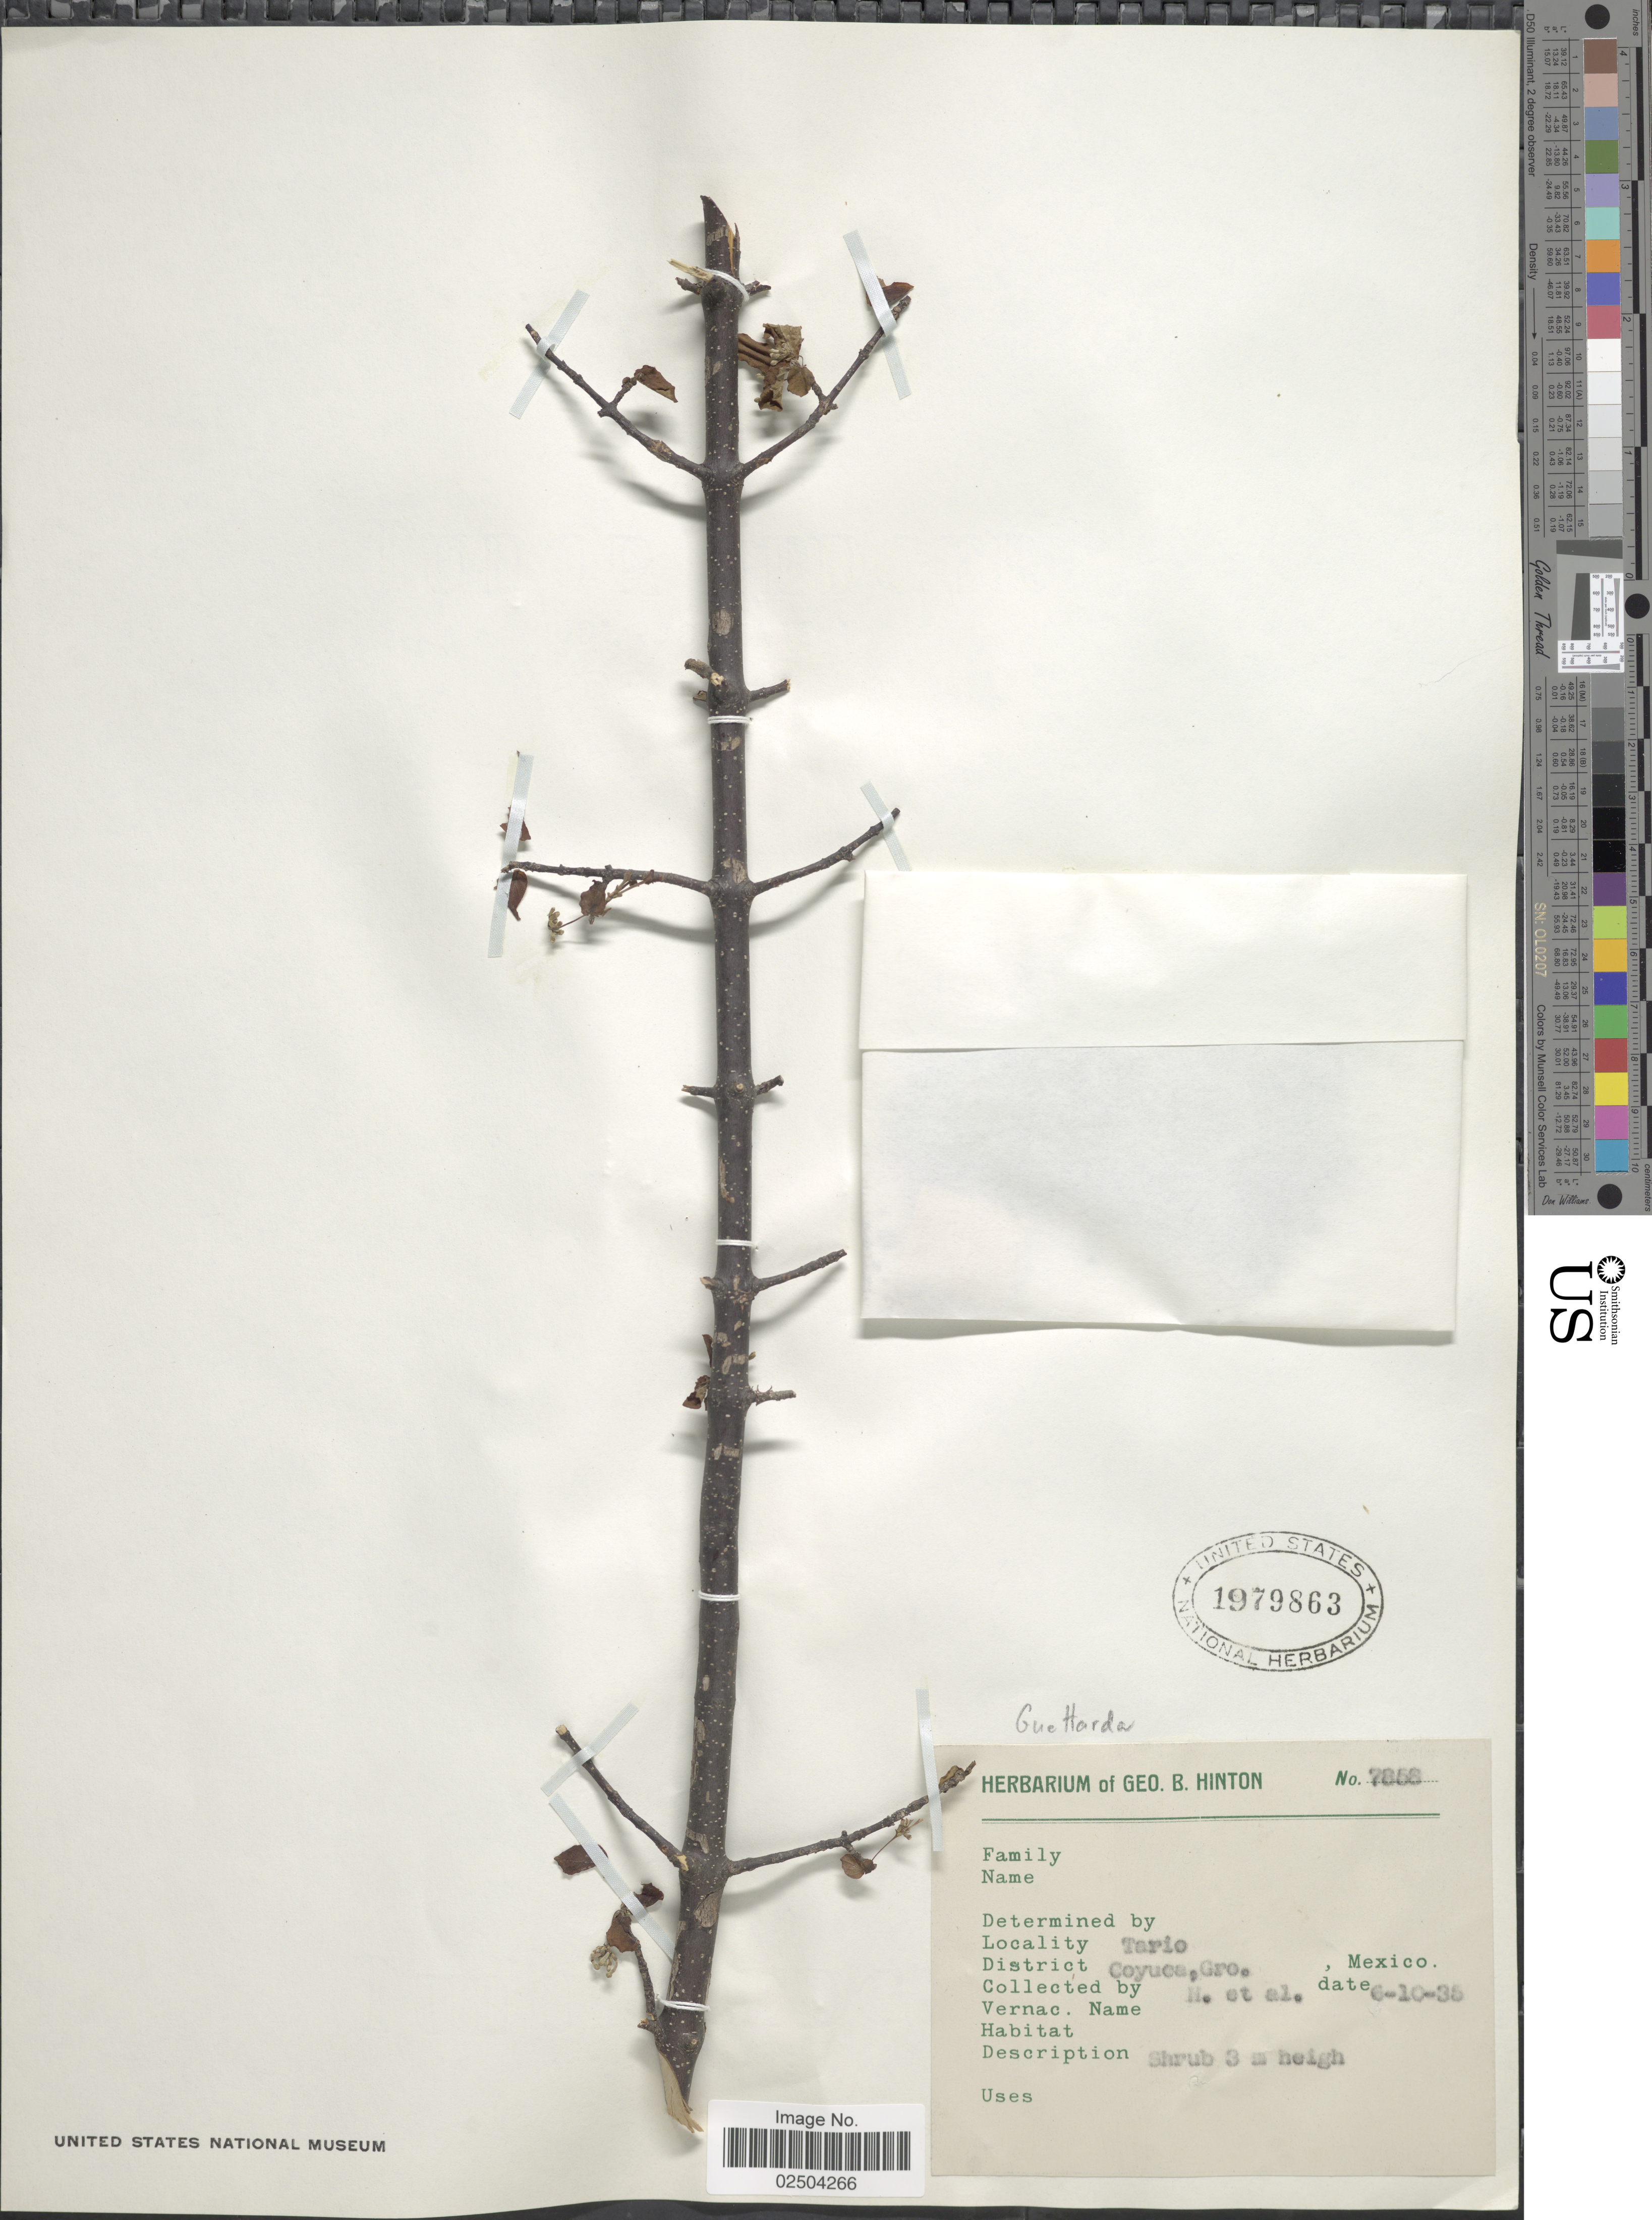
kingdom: Plantae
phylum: Tracheophyta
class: Magnoliopsida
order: Gentianales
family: Rubiaceae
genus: Guettarda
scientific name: Guettarda sp.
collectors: G. B. Hinton & et al.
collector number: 7858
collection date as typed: Transcribed d/m/y: 10/6/35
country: Mexico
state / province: Guerrero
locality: Tario, District Coyuca, Gro., Mexico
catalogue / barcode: US 1979863